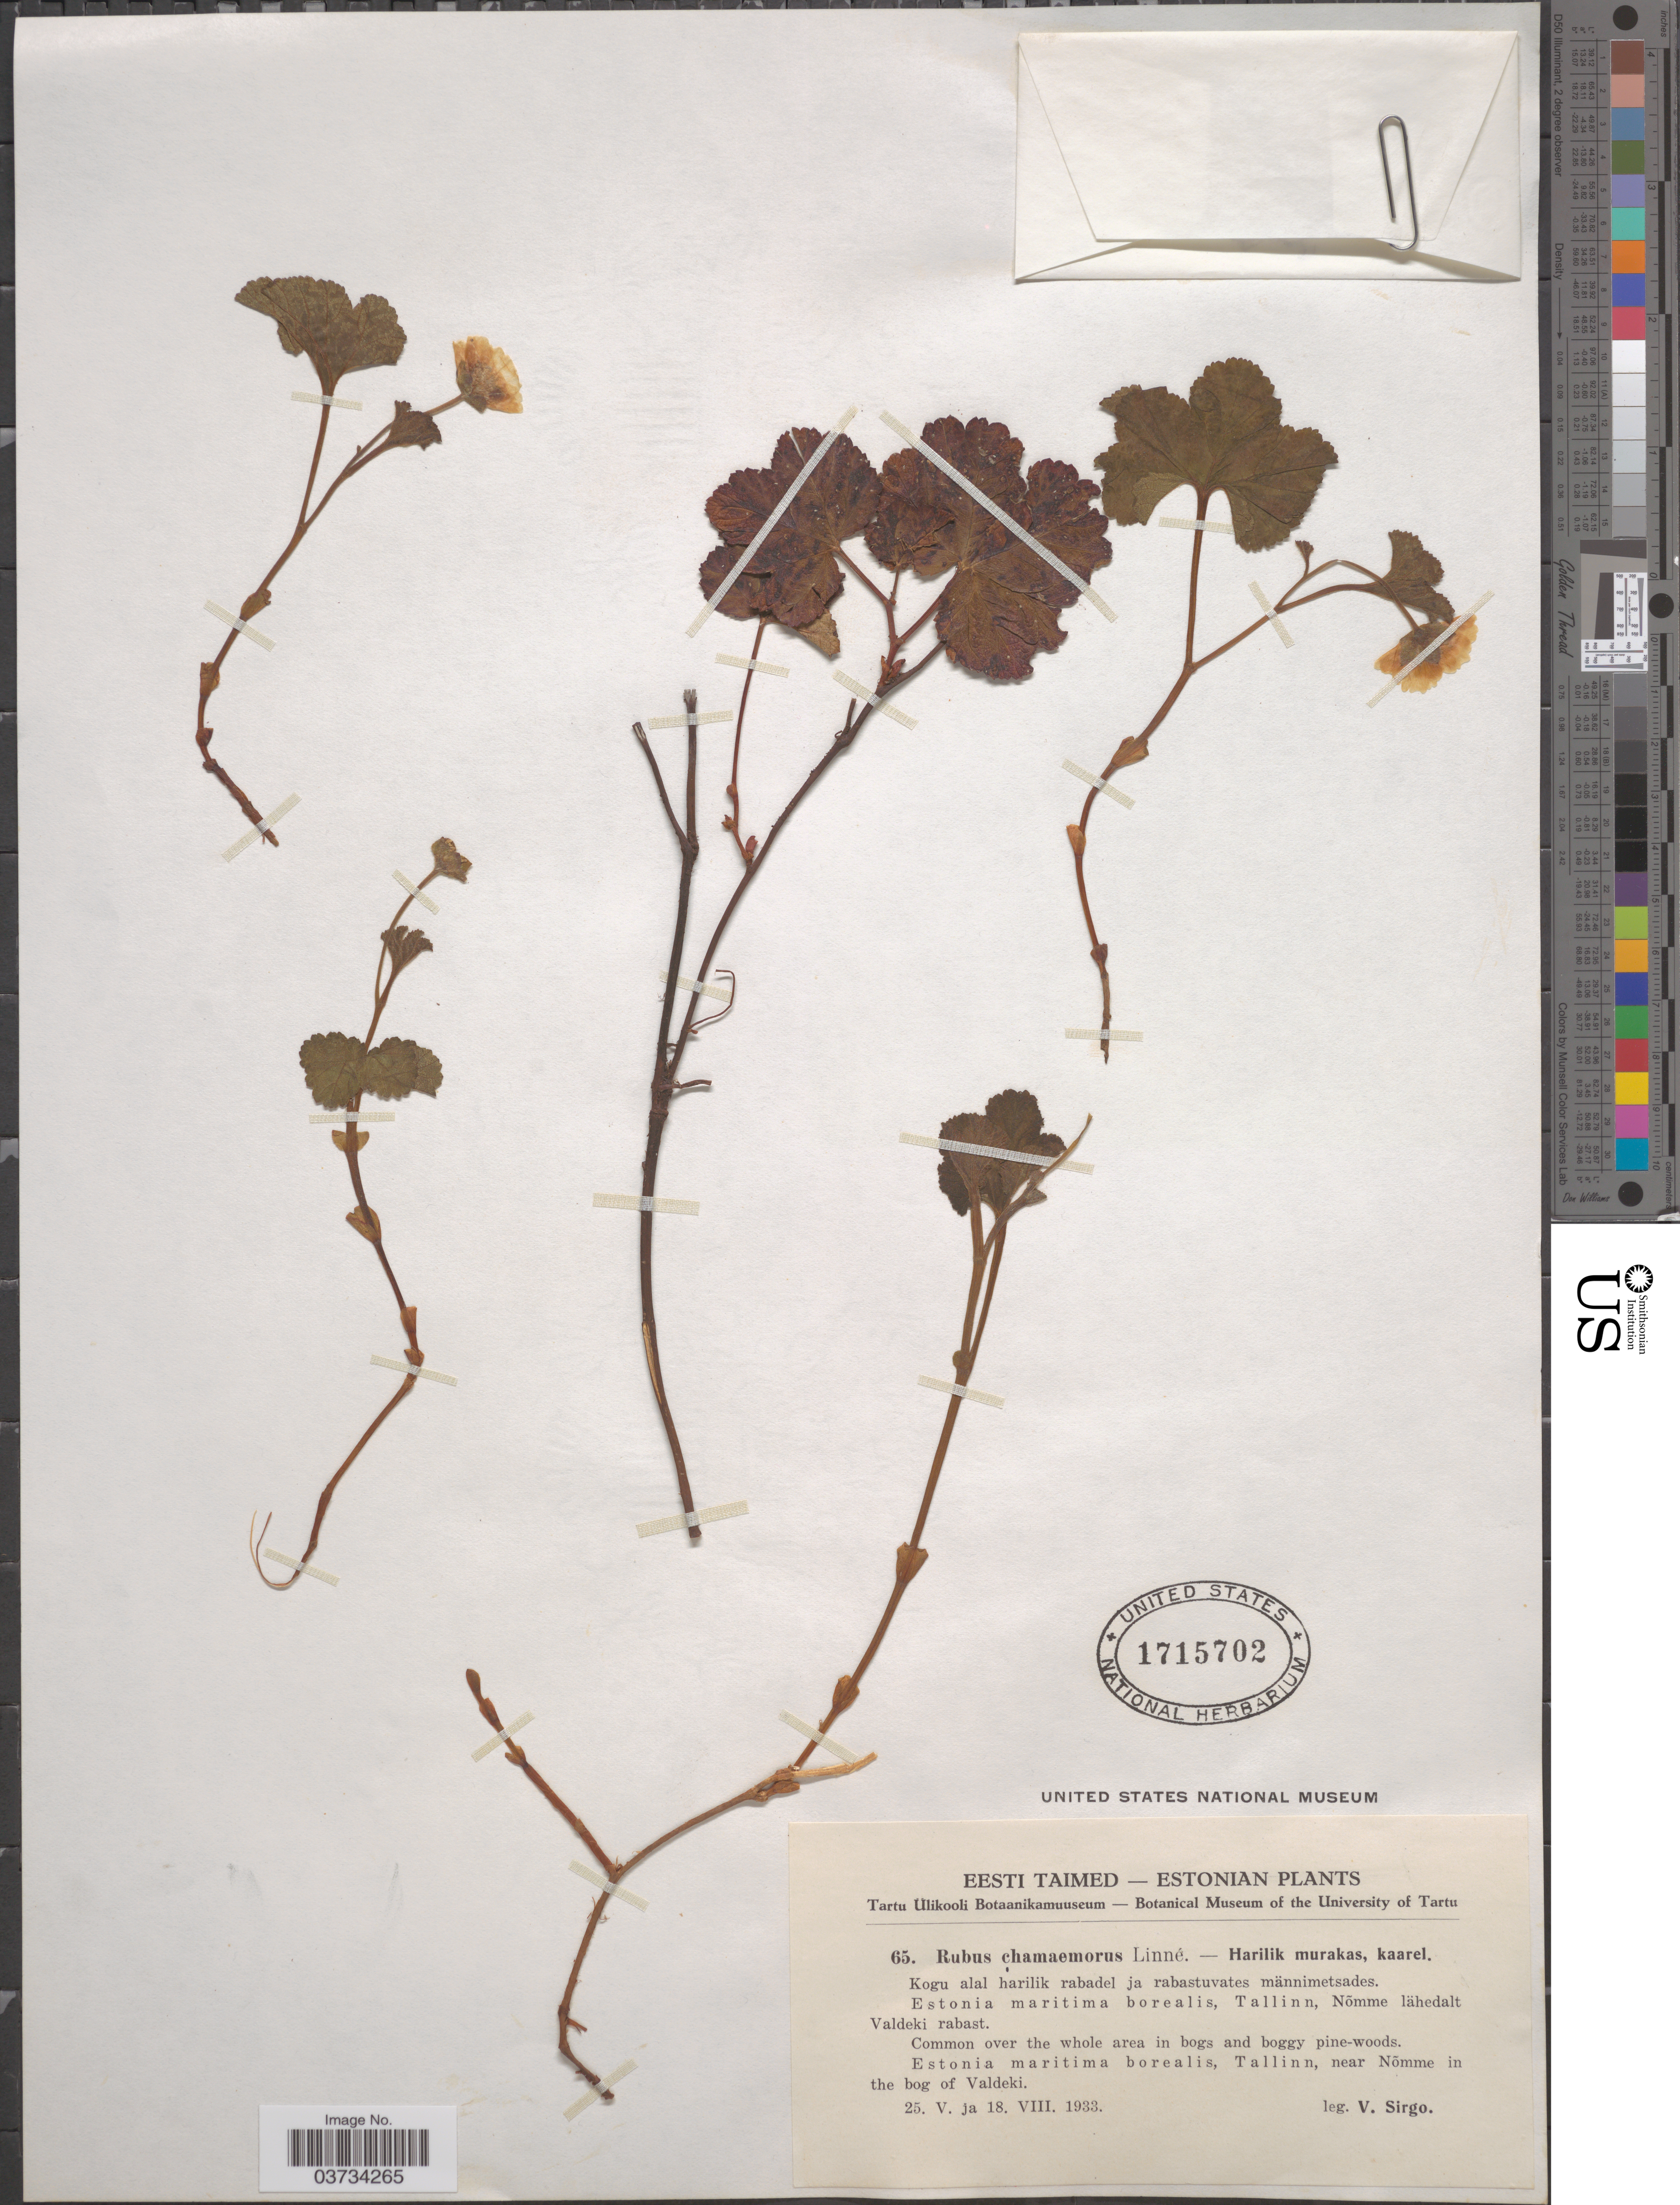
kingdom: Plantae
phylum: Tracheophyta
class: Magnoliopsida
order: Rosales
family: Rosaceae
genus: Rubus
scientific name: Rubus chamaemorus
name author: L.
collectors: V. Sirgo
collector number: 65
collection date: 1933-05-25/1933-07-18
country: Estonia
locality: Estonia maritima borealis, Tallinn, near Nõmme in the bog of Valdeki.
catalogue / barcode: US 1715702